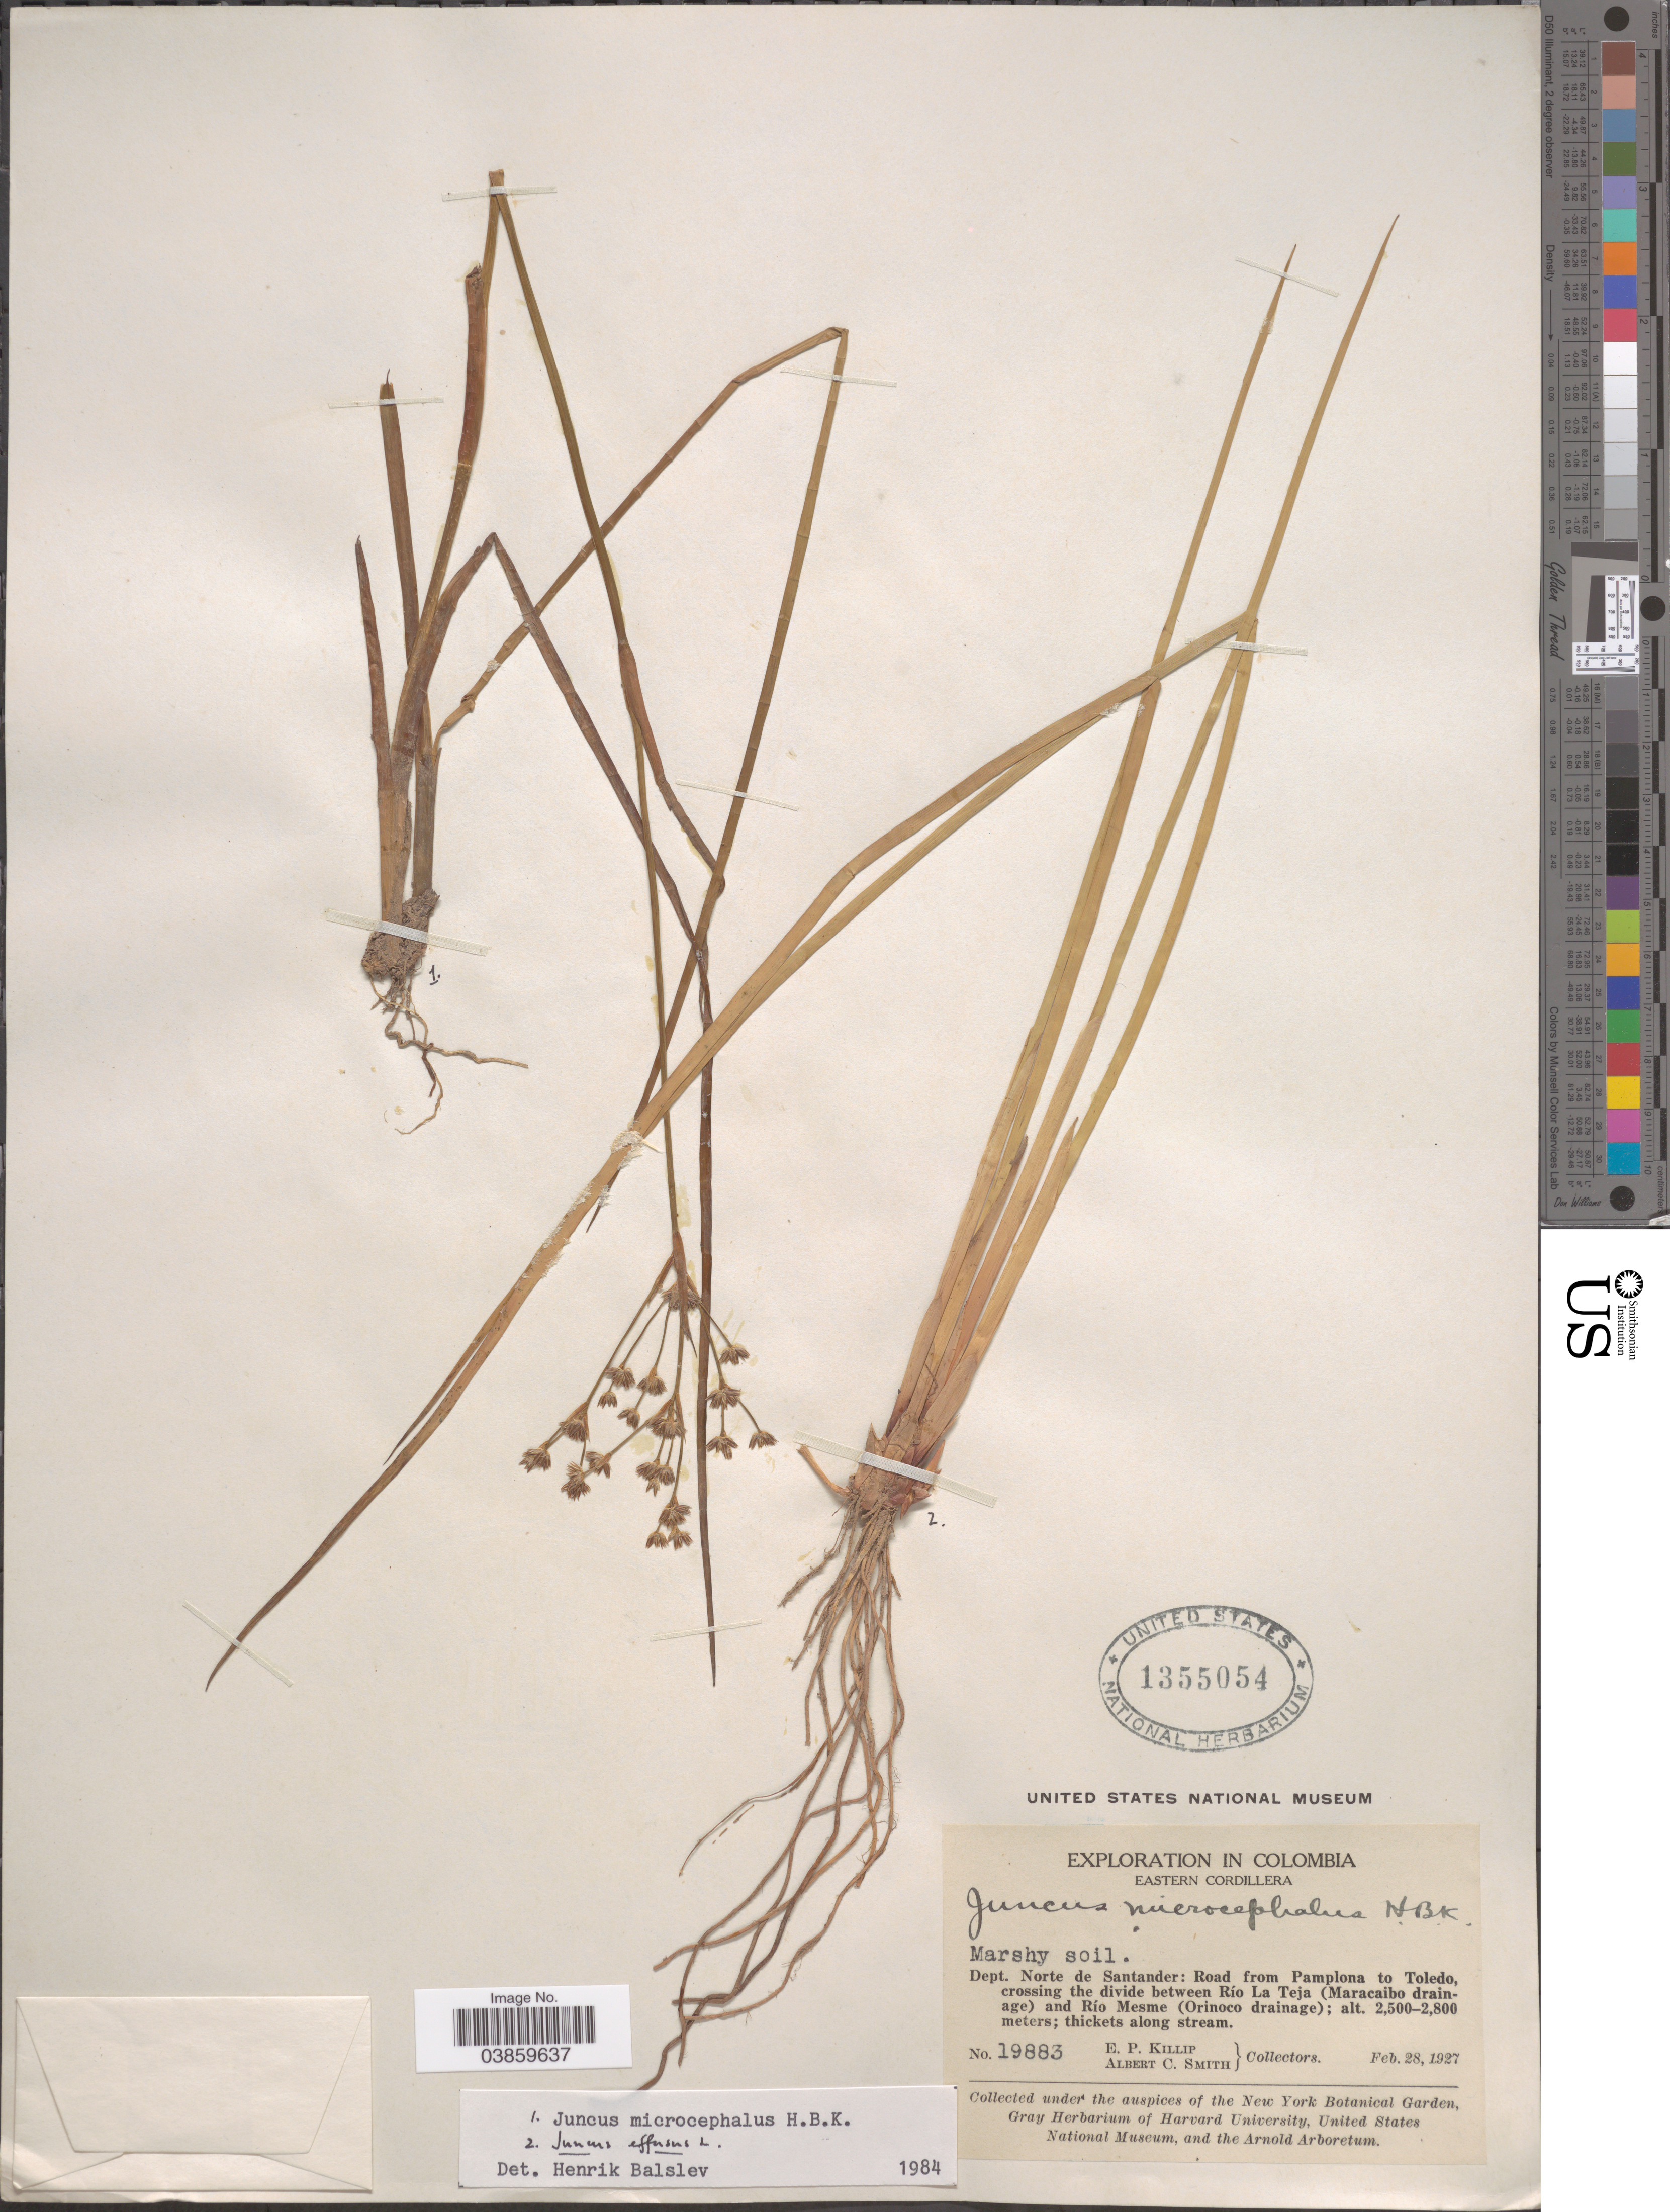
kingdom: Plantae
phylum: Tracheophyta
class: Liliopsida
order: Poales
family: Juncaceae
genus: Juncus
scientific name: Juncus microcephalus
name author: Kunth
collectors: E. P. Killip & A. C. Smith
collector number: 19883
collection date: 1927-02-28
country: Colombia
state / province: Norte de Santander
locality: Eastern Cordillera. Dept. Norte de Santander: Road from Pamplona to Toledo, crossing the divide between Río La Teja (Maracaibo drainage) and Río Mesme (Orinoco drainage).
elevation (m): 2500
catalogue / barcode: US 1355054